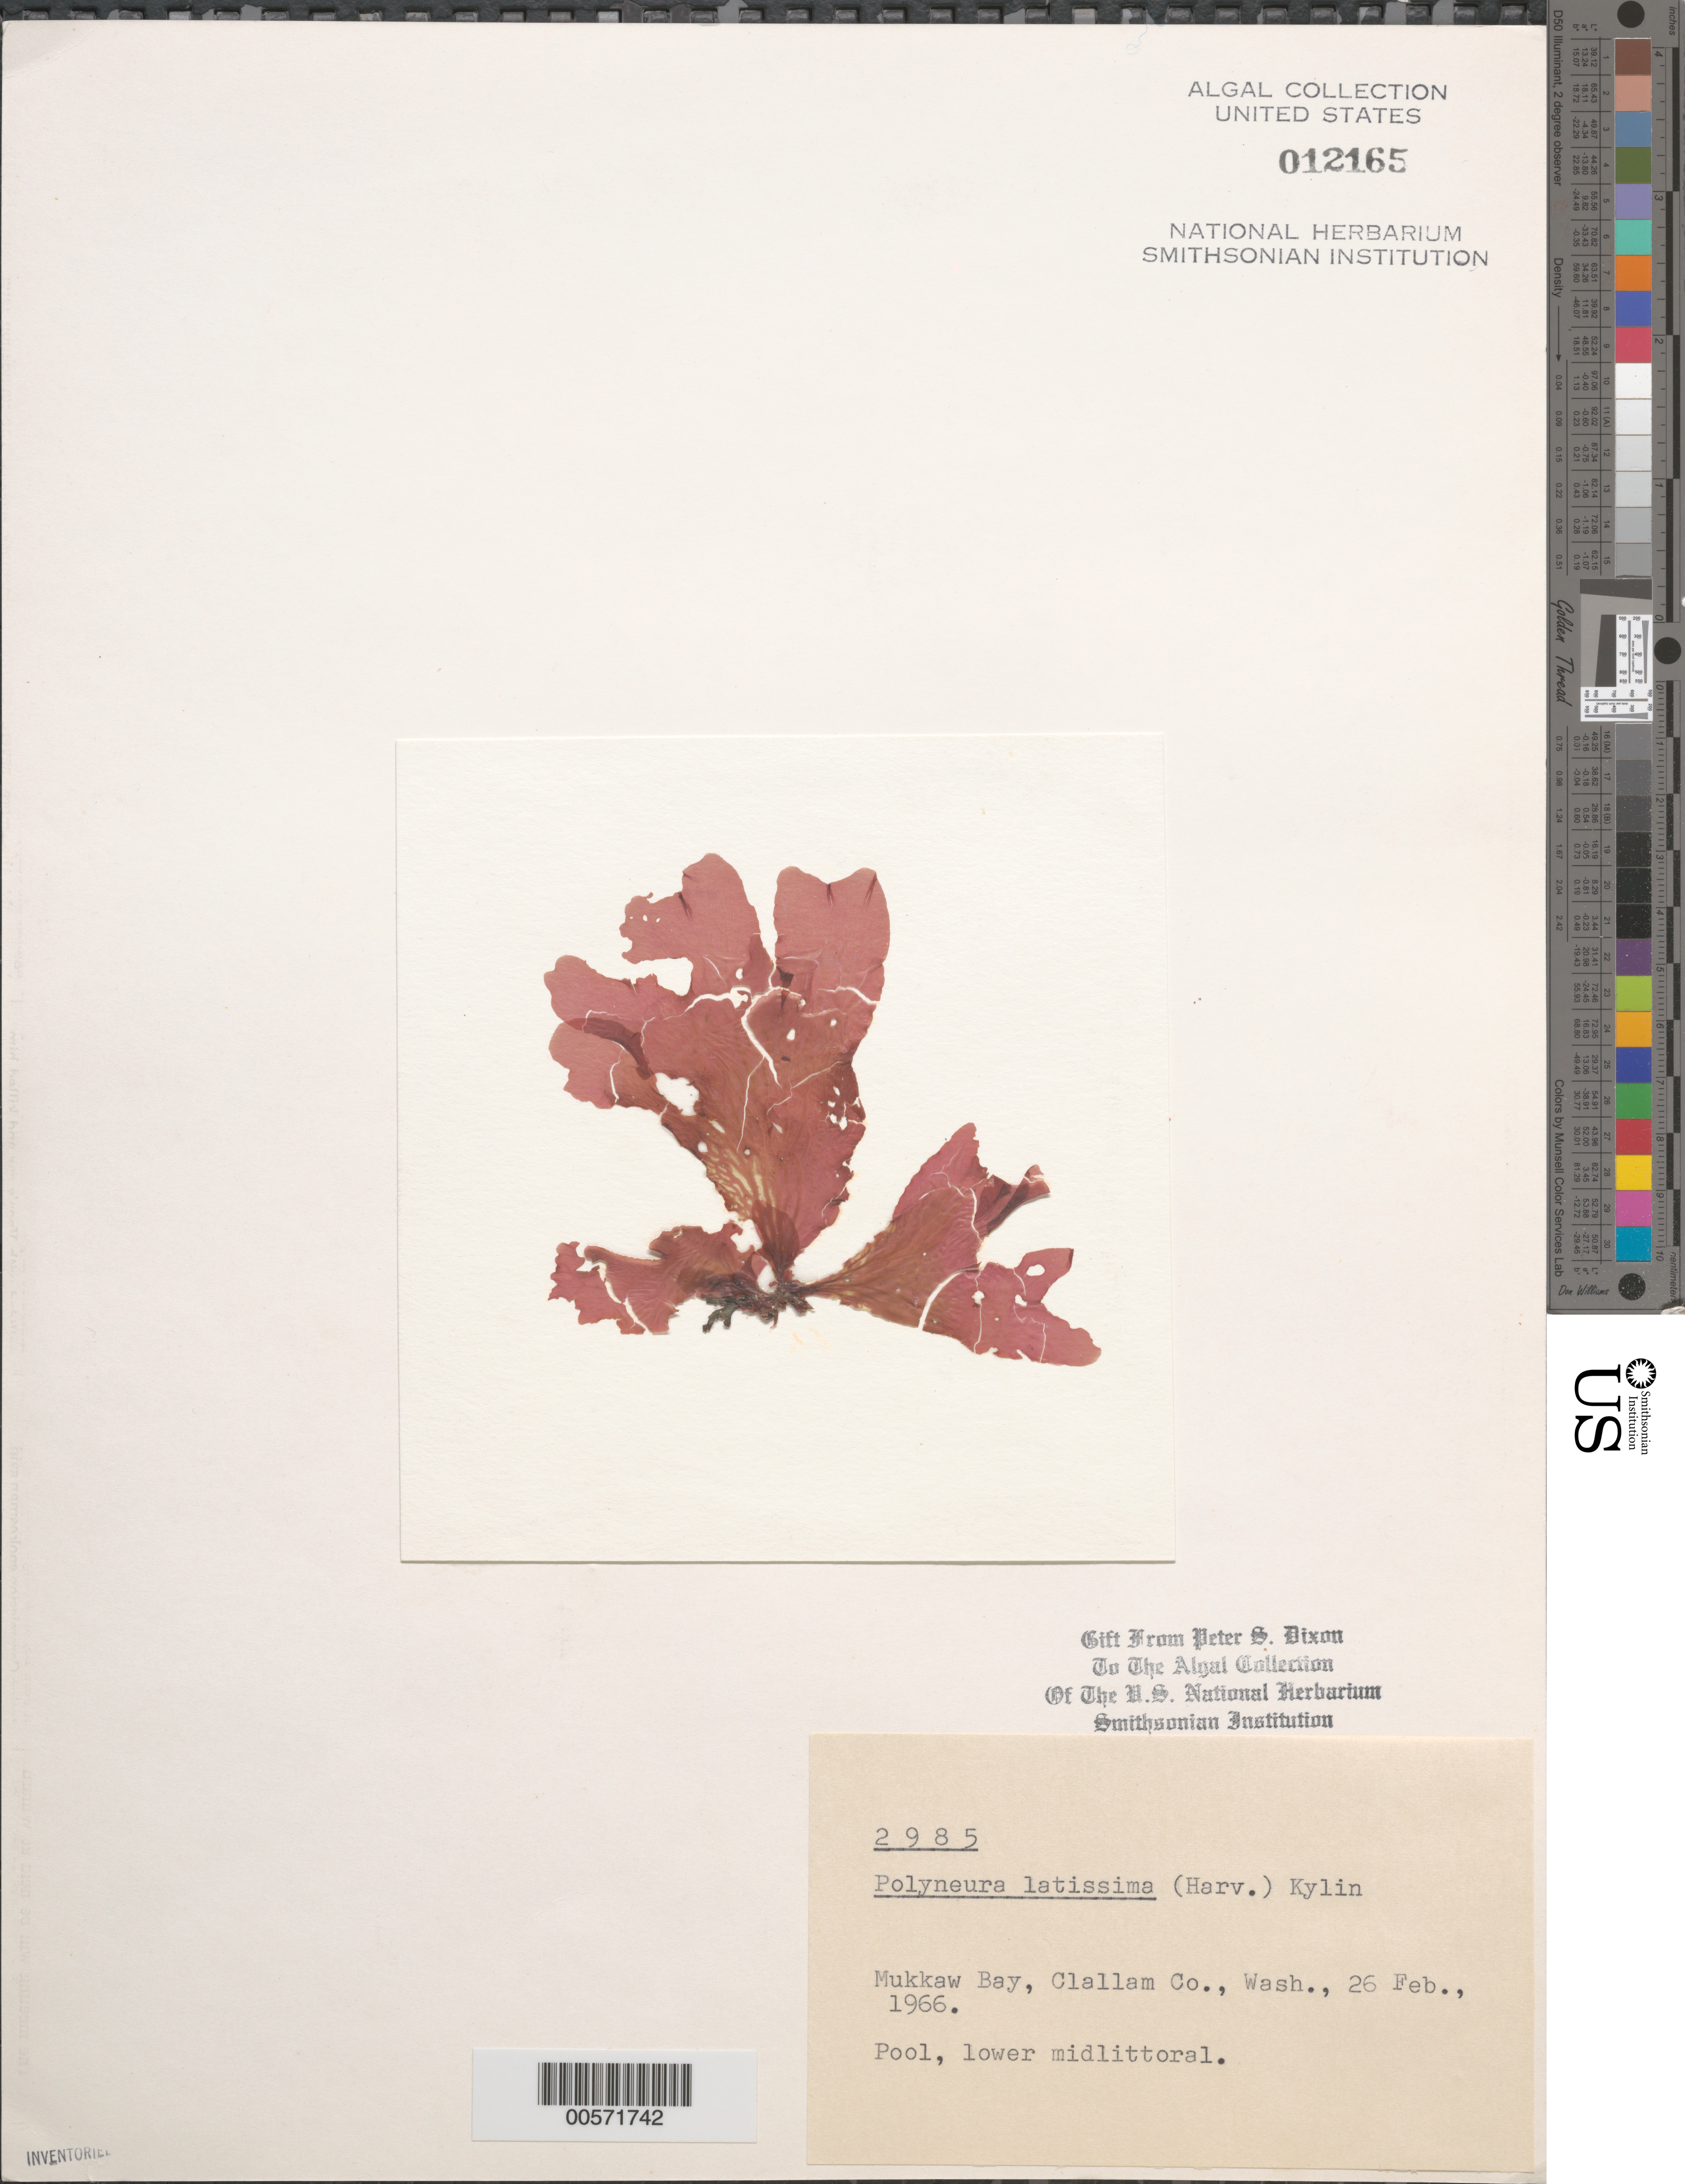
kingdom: Plantae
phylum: Rhodophyta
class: Florideophyceae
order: Ceramiales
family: Delesseriaceae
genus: Polyneura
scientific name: Polyneura latissima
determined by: Dixon, P. S.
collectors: P. S. Dixon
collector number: PSD 2985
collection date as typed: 26 Feb 1966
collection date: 1966-02-26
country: United States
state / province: Washington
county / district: Clallam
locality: Mukkaw Bay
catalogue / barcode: US 12165